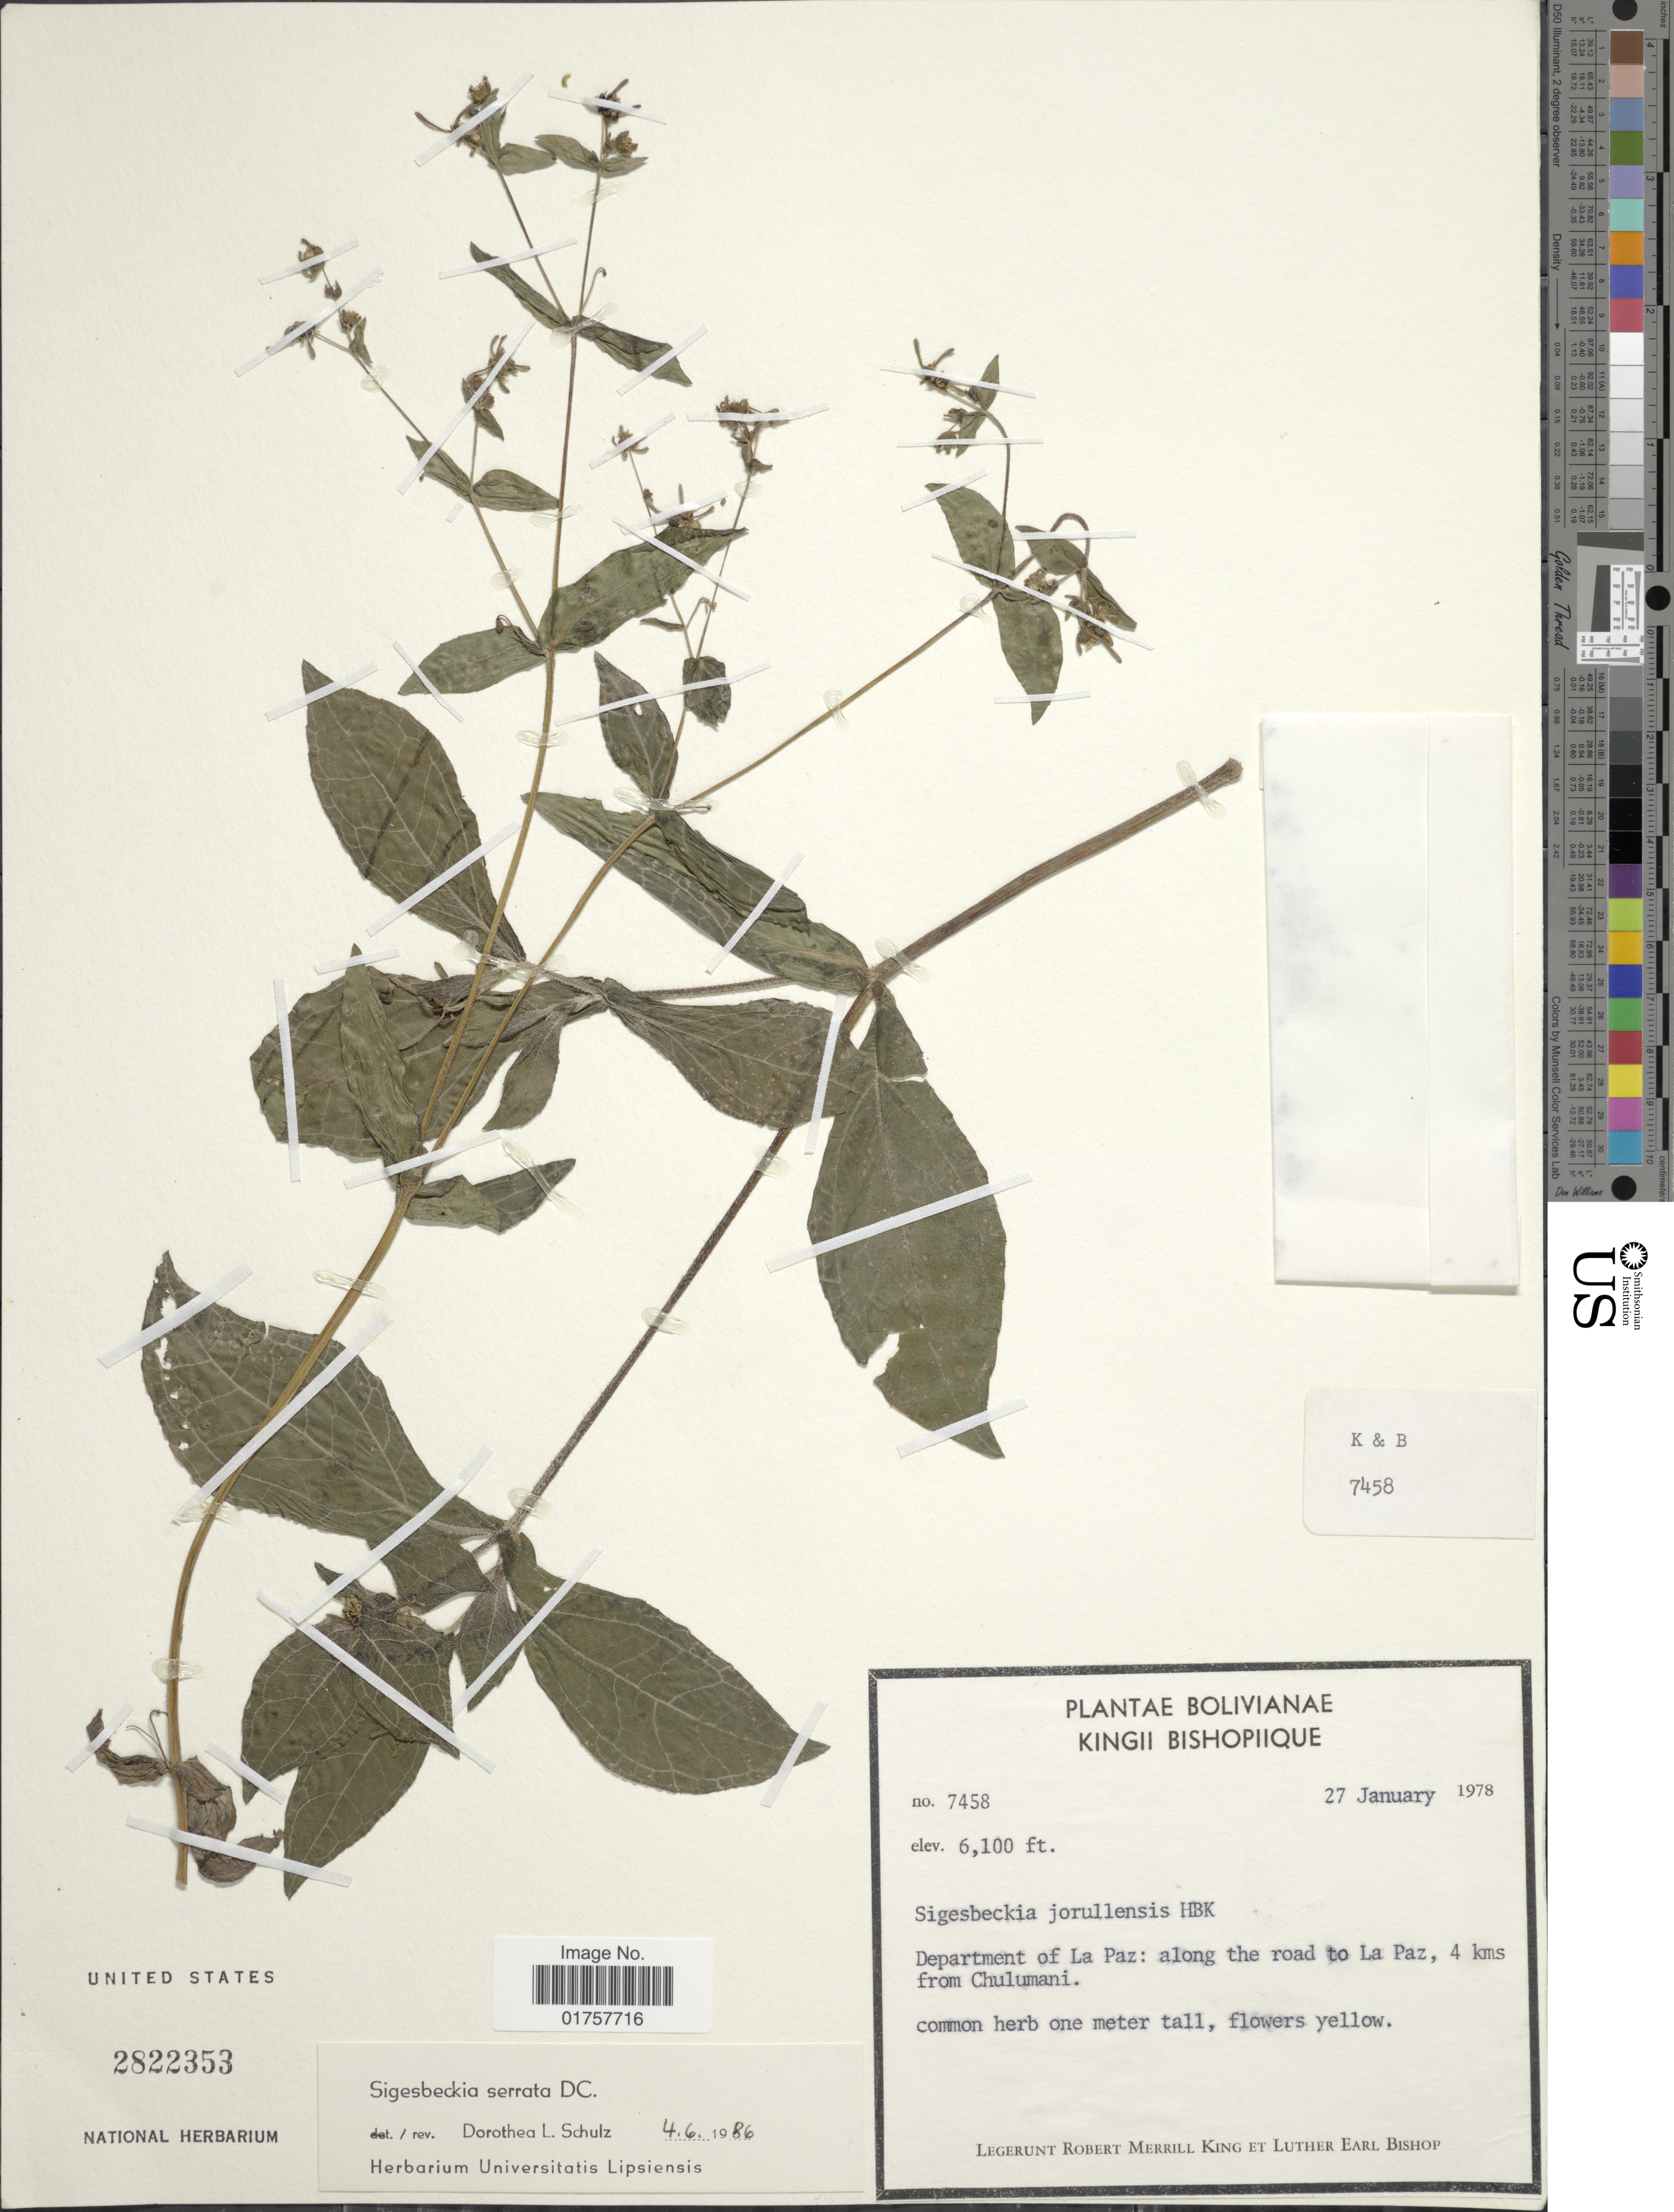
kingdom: Plantae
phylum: Tracheophyta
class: Magnoliopsida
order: Asterales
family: Asteraceae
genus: Sigesbeckia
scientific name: Sigesbeckia serrata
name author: DC.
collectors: R. M. King & L. E. Bishop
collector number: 7458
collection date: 1978-01-27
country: Bolivia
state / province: La Paz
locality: Along the road to La Paz, 4 kms from Chulumani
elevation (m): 1859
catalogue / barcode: US 2822353